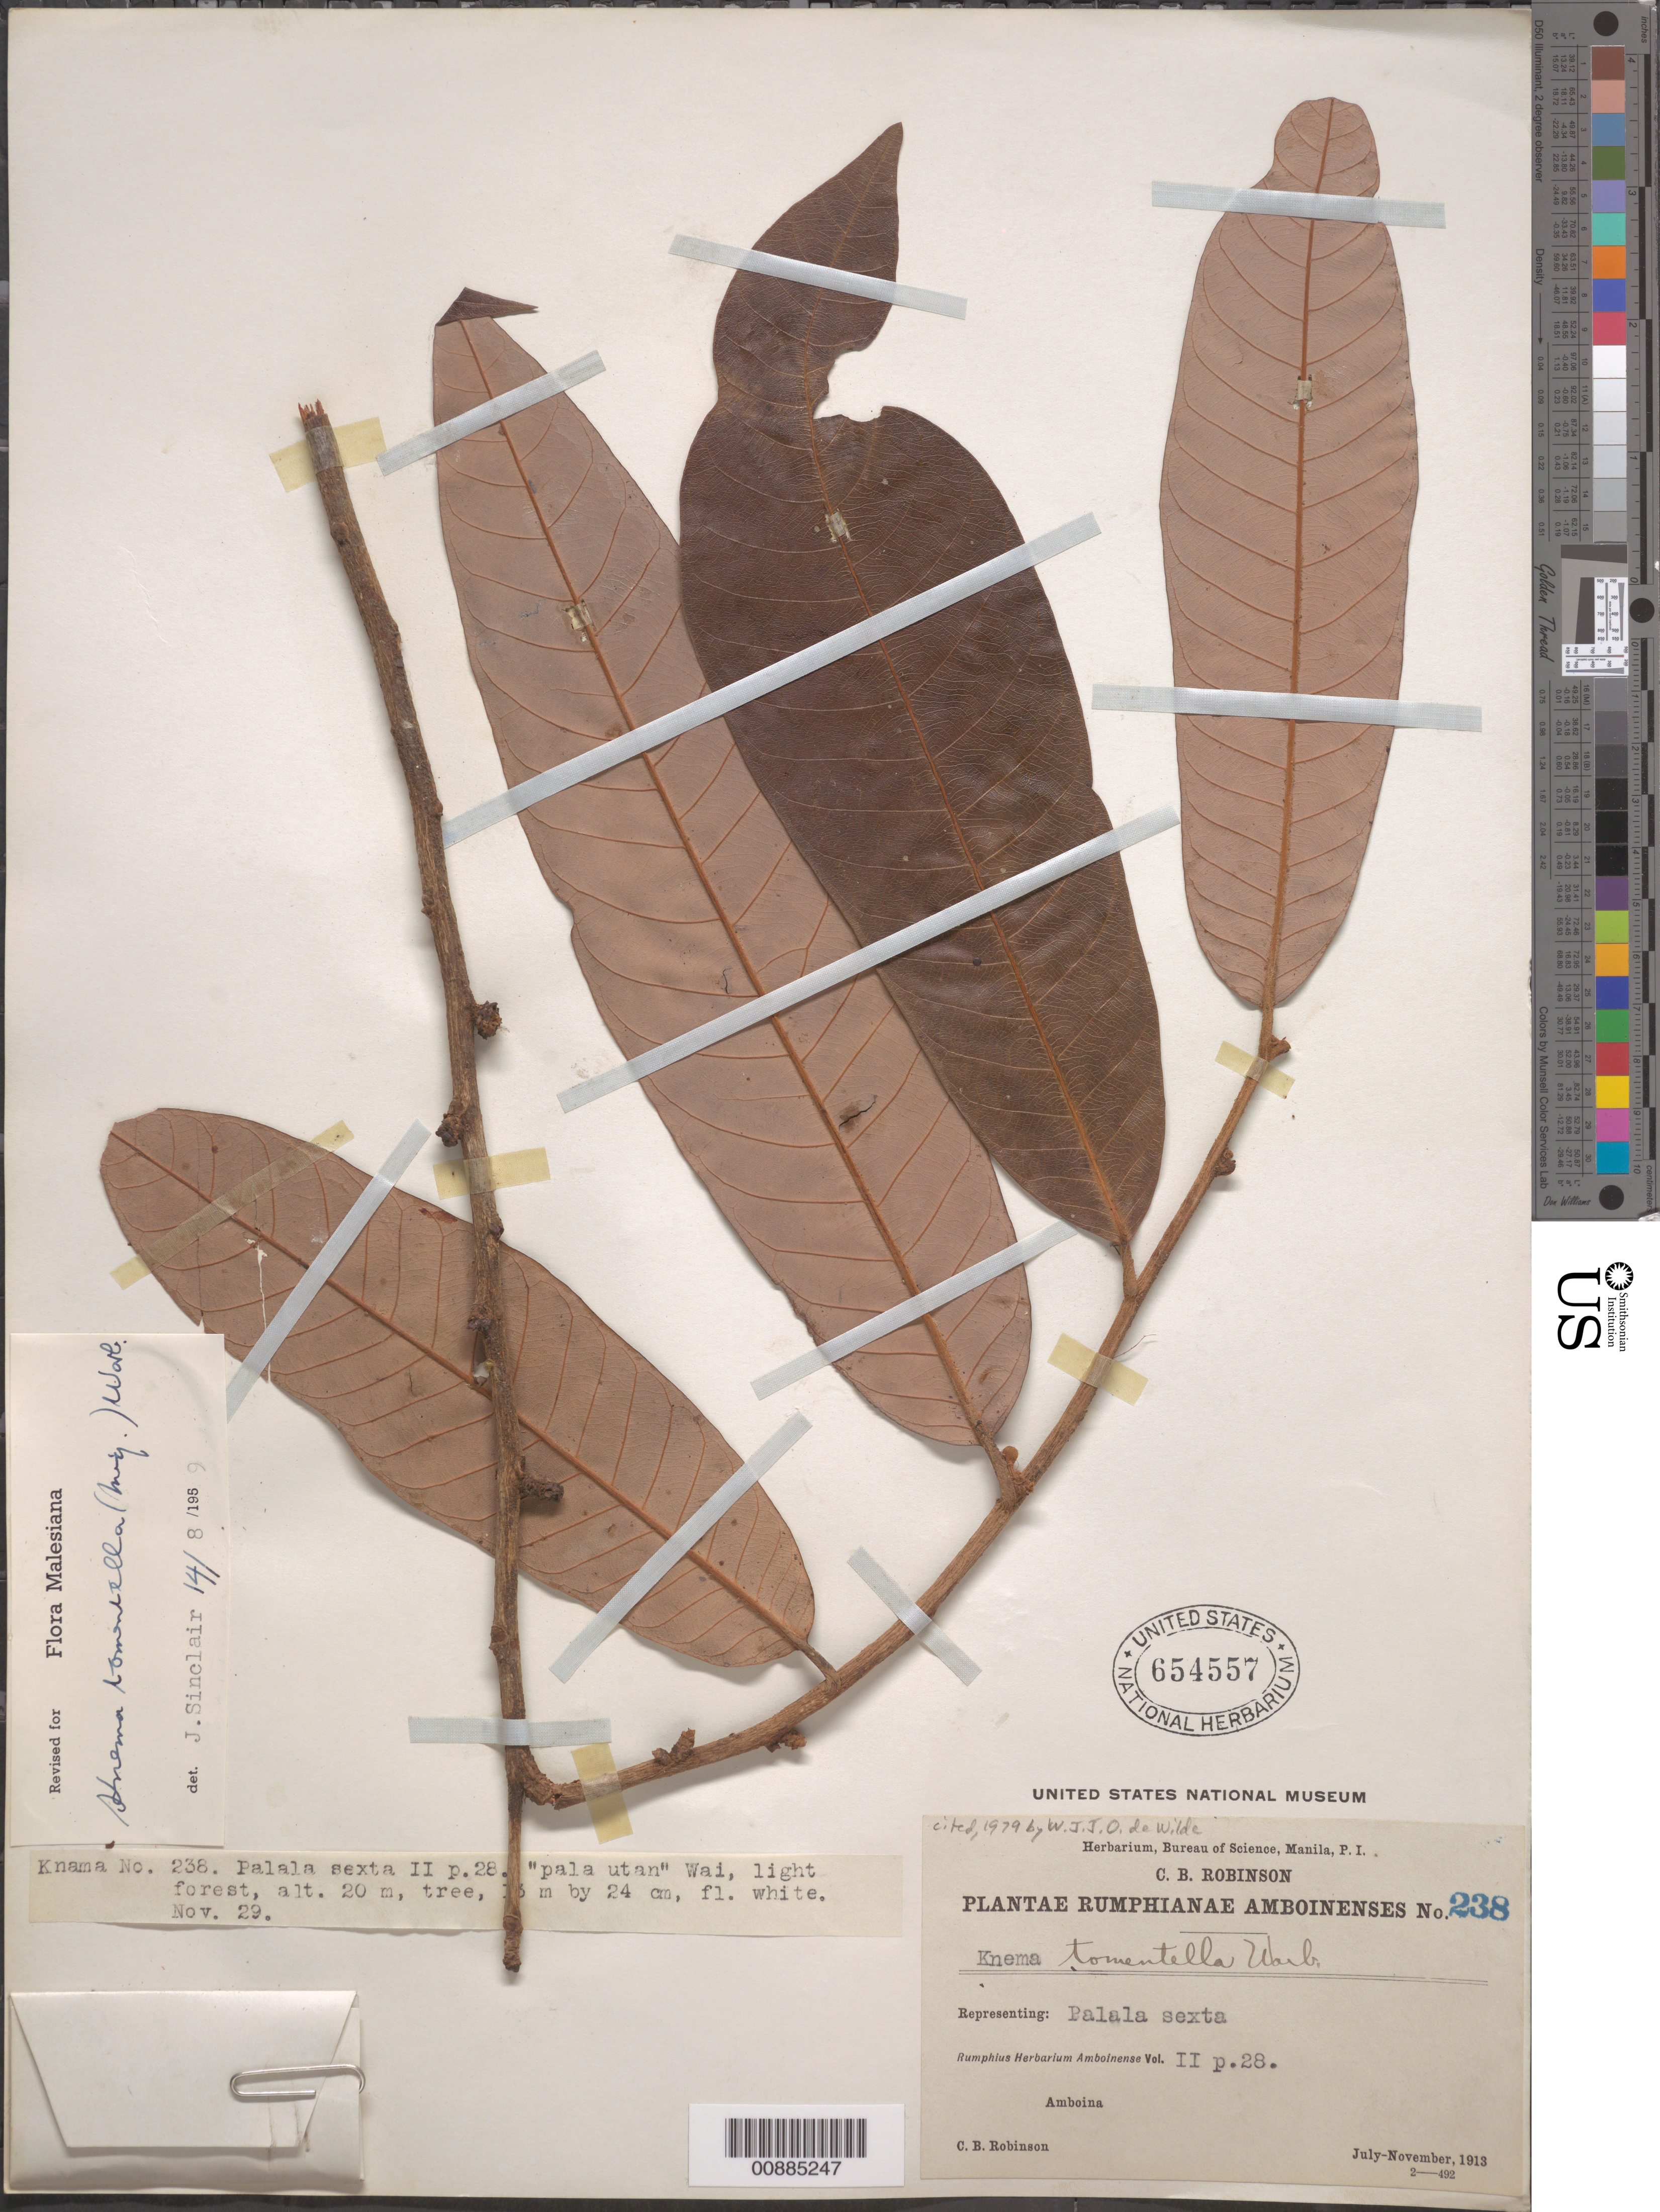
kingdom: Plantae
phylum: Tracheophyta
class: Magnoliopsida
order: Magnoliales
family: Myristicaceae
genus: Knema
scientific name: Knema tomentella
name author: (Miq.) Warb.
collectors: C. Robinson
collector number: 238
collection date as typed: Jul 1913 to Nov 1913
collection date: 1913-07/1913-11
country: Indonesia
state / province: Maluku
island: Amboina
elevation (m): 20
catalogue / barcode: US 654557